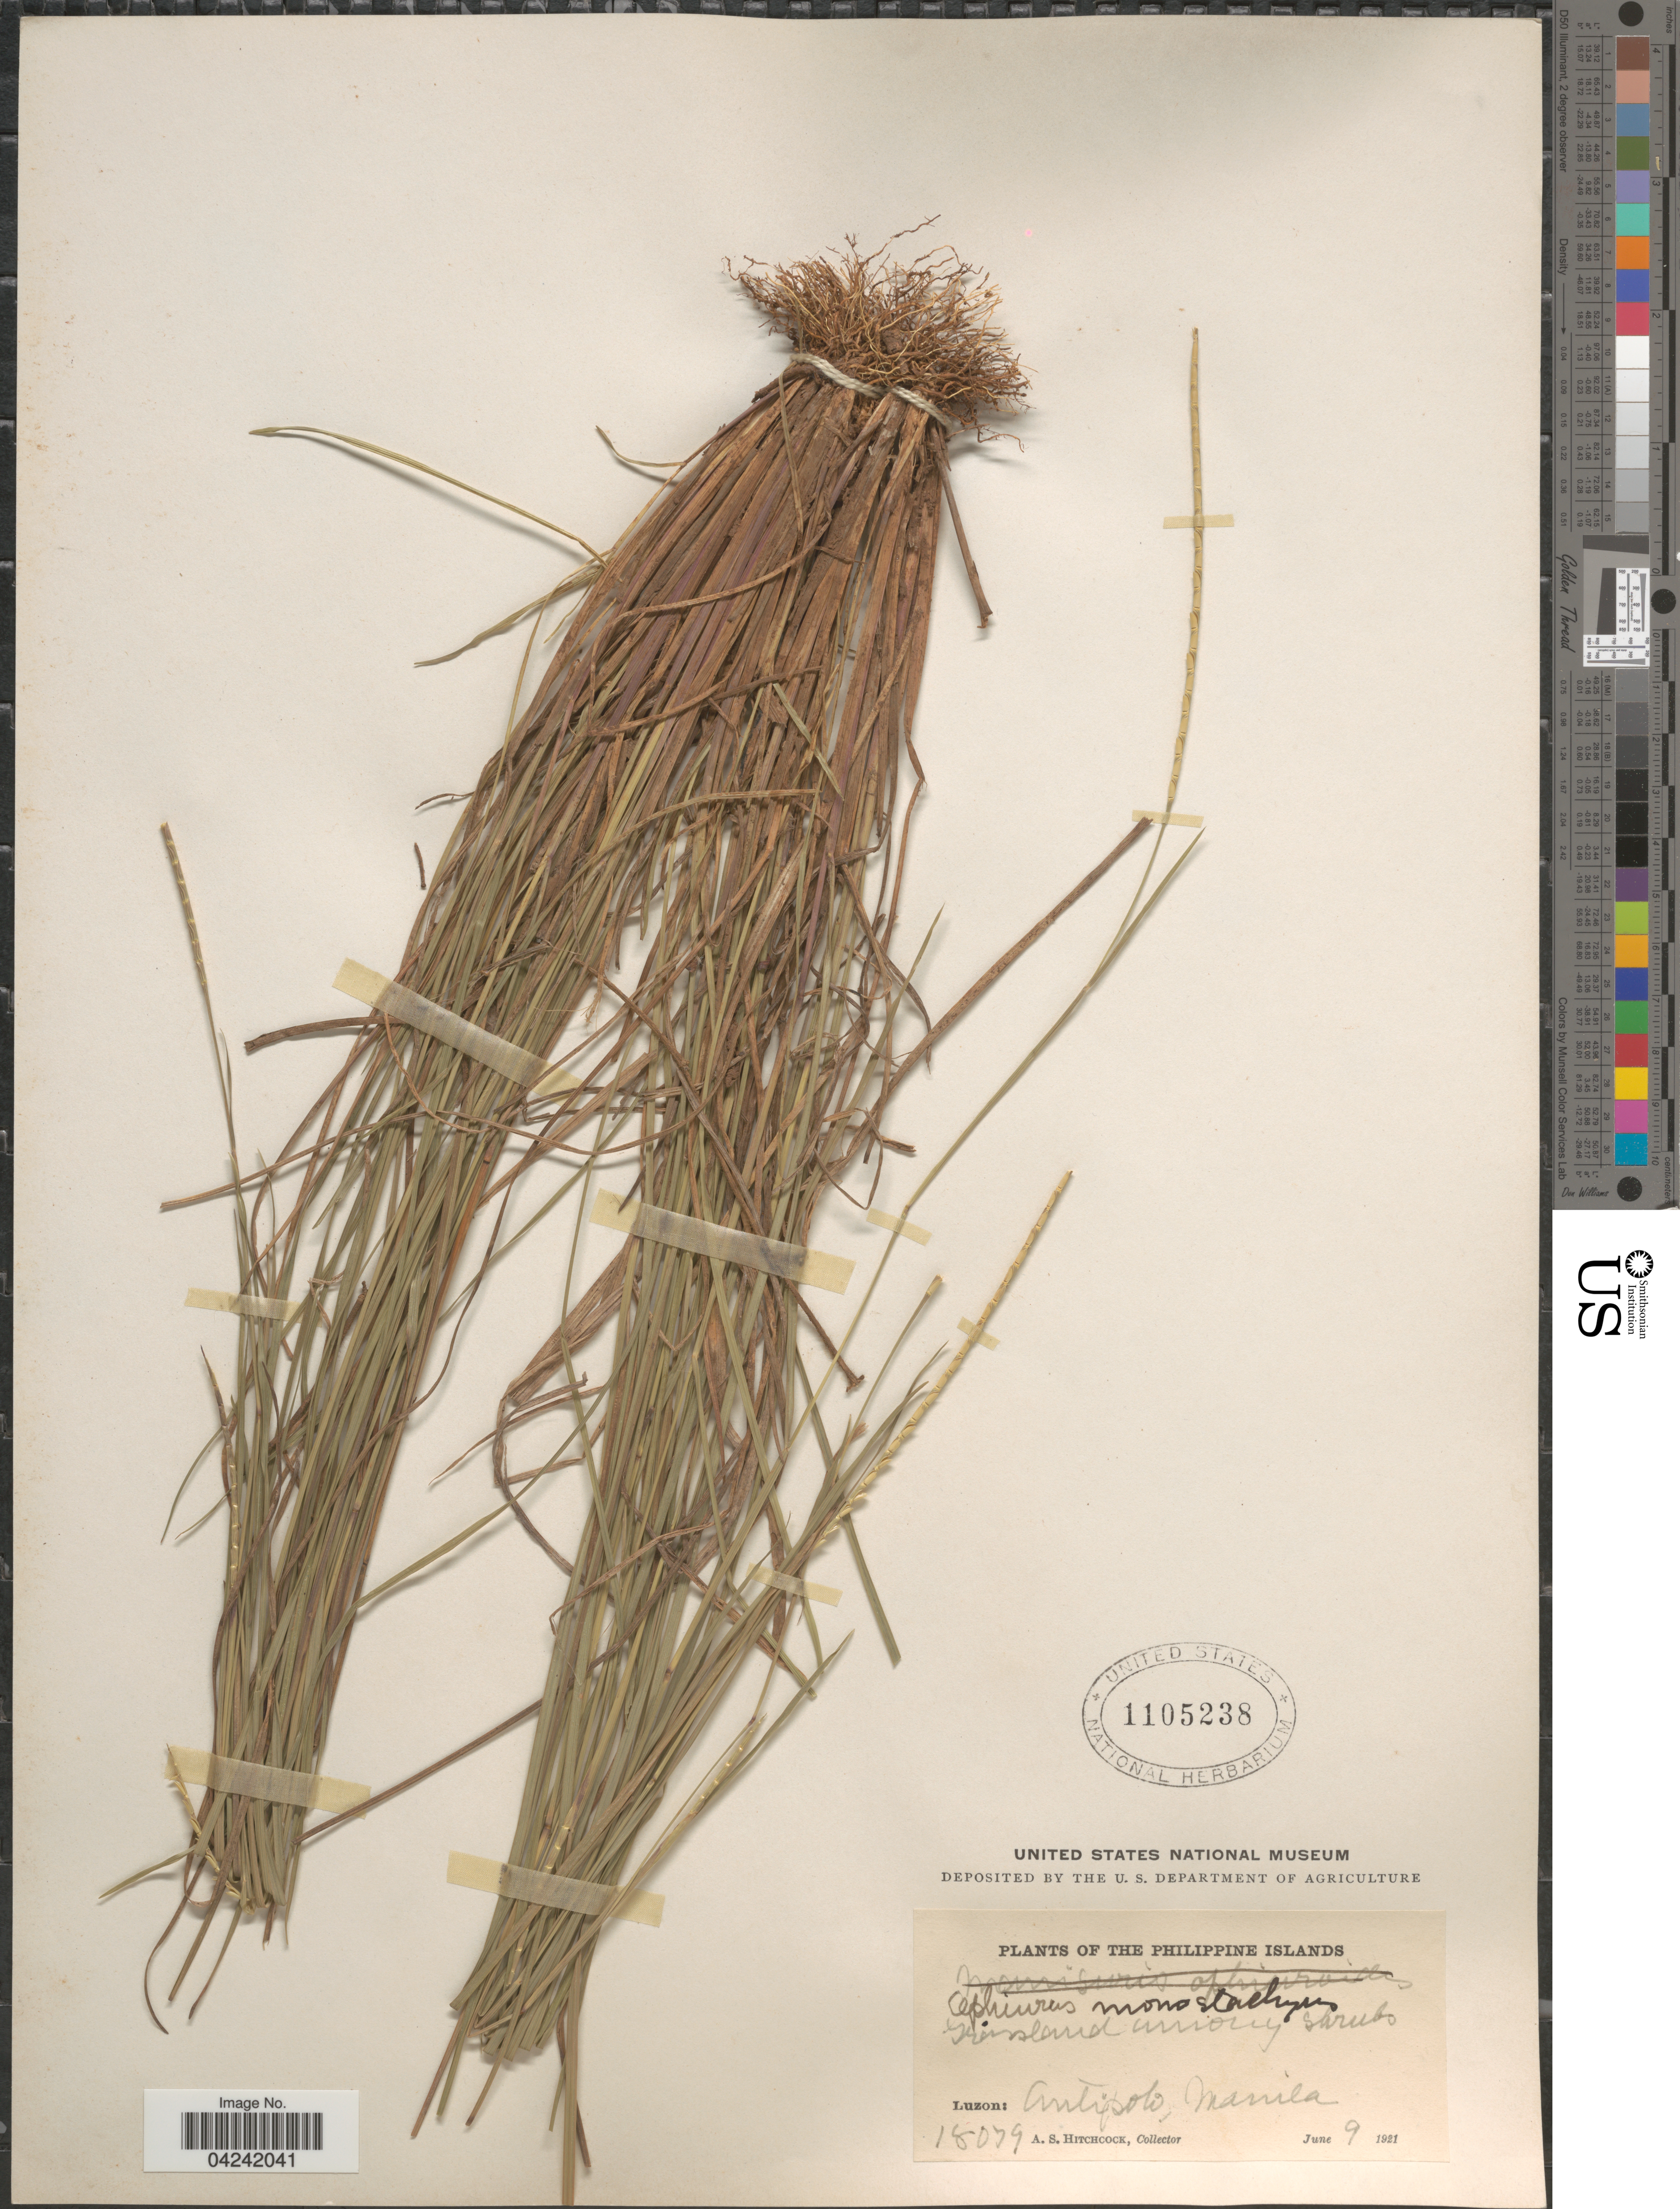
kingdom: Plantae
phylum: Tracheophyta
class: Liliopsida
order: Poales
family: Poaceae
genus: Mnesithea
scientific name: Mnesithea laevis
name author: (Retz.) Kunth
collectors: A. S. Hitchcock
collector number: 18079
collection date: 1921-06-09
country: Philippines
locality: Luzon: Antipolo, Manila.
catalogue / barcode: US 1105238